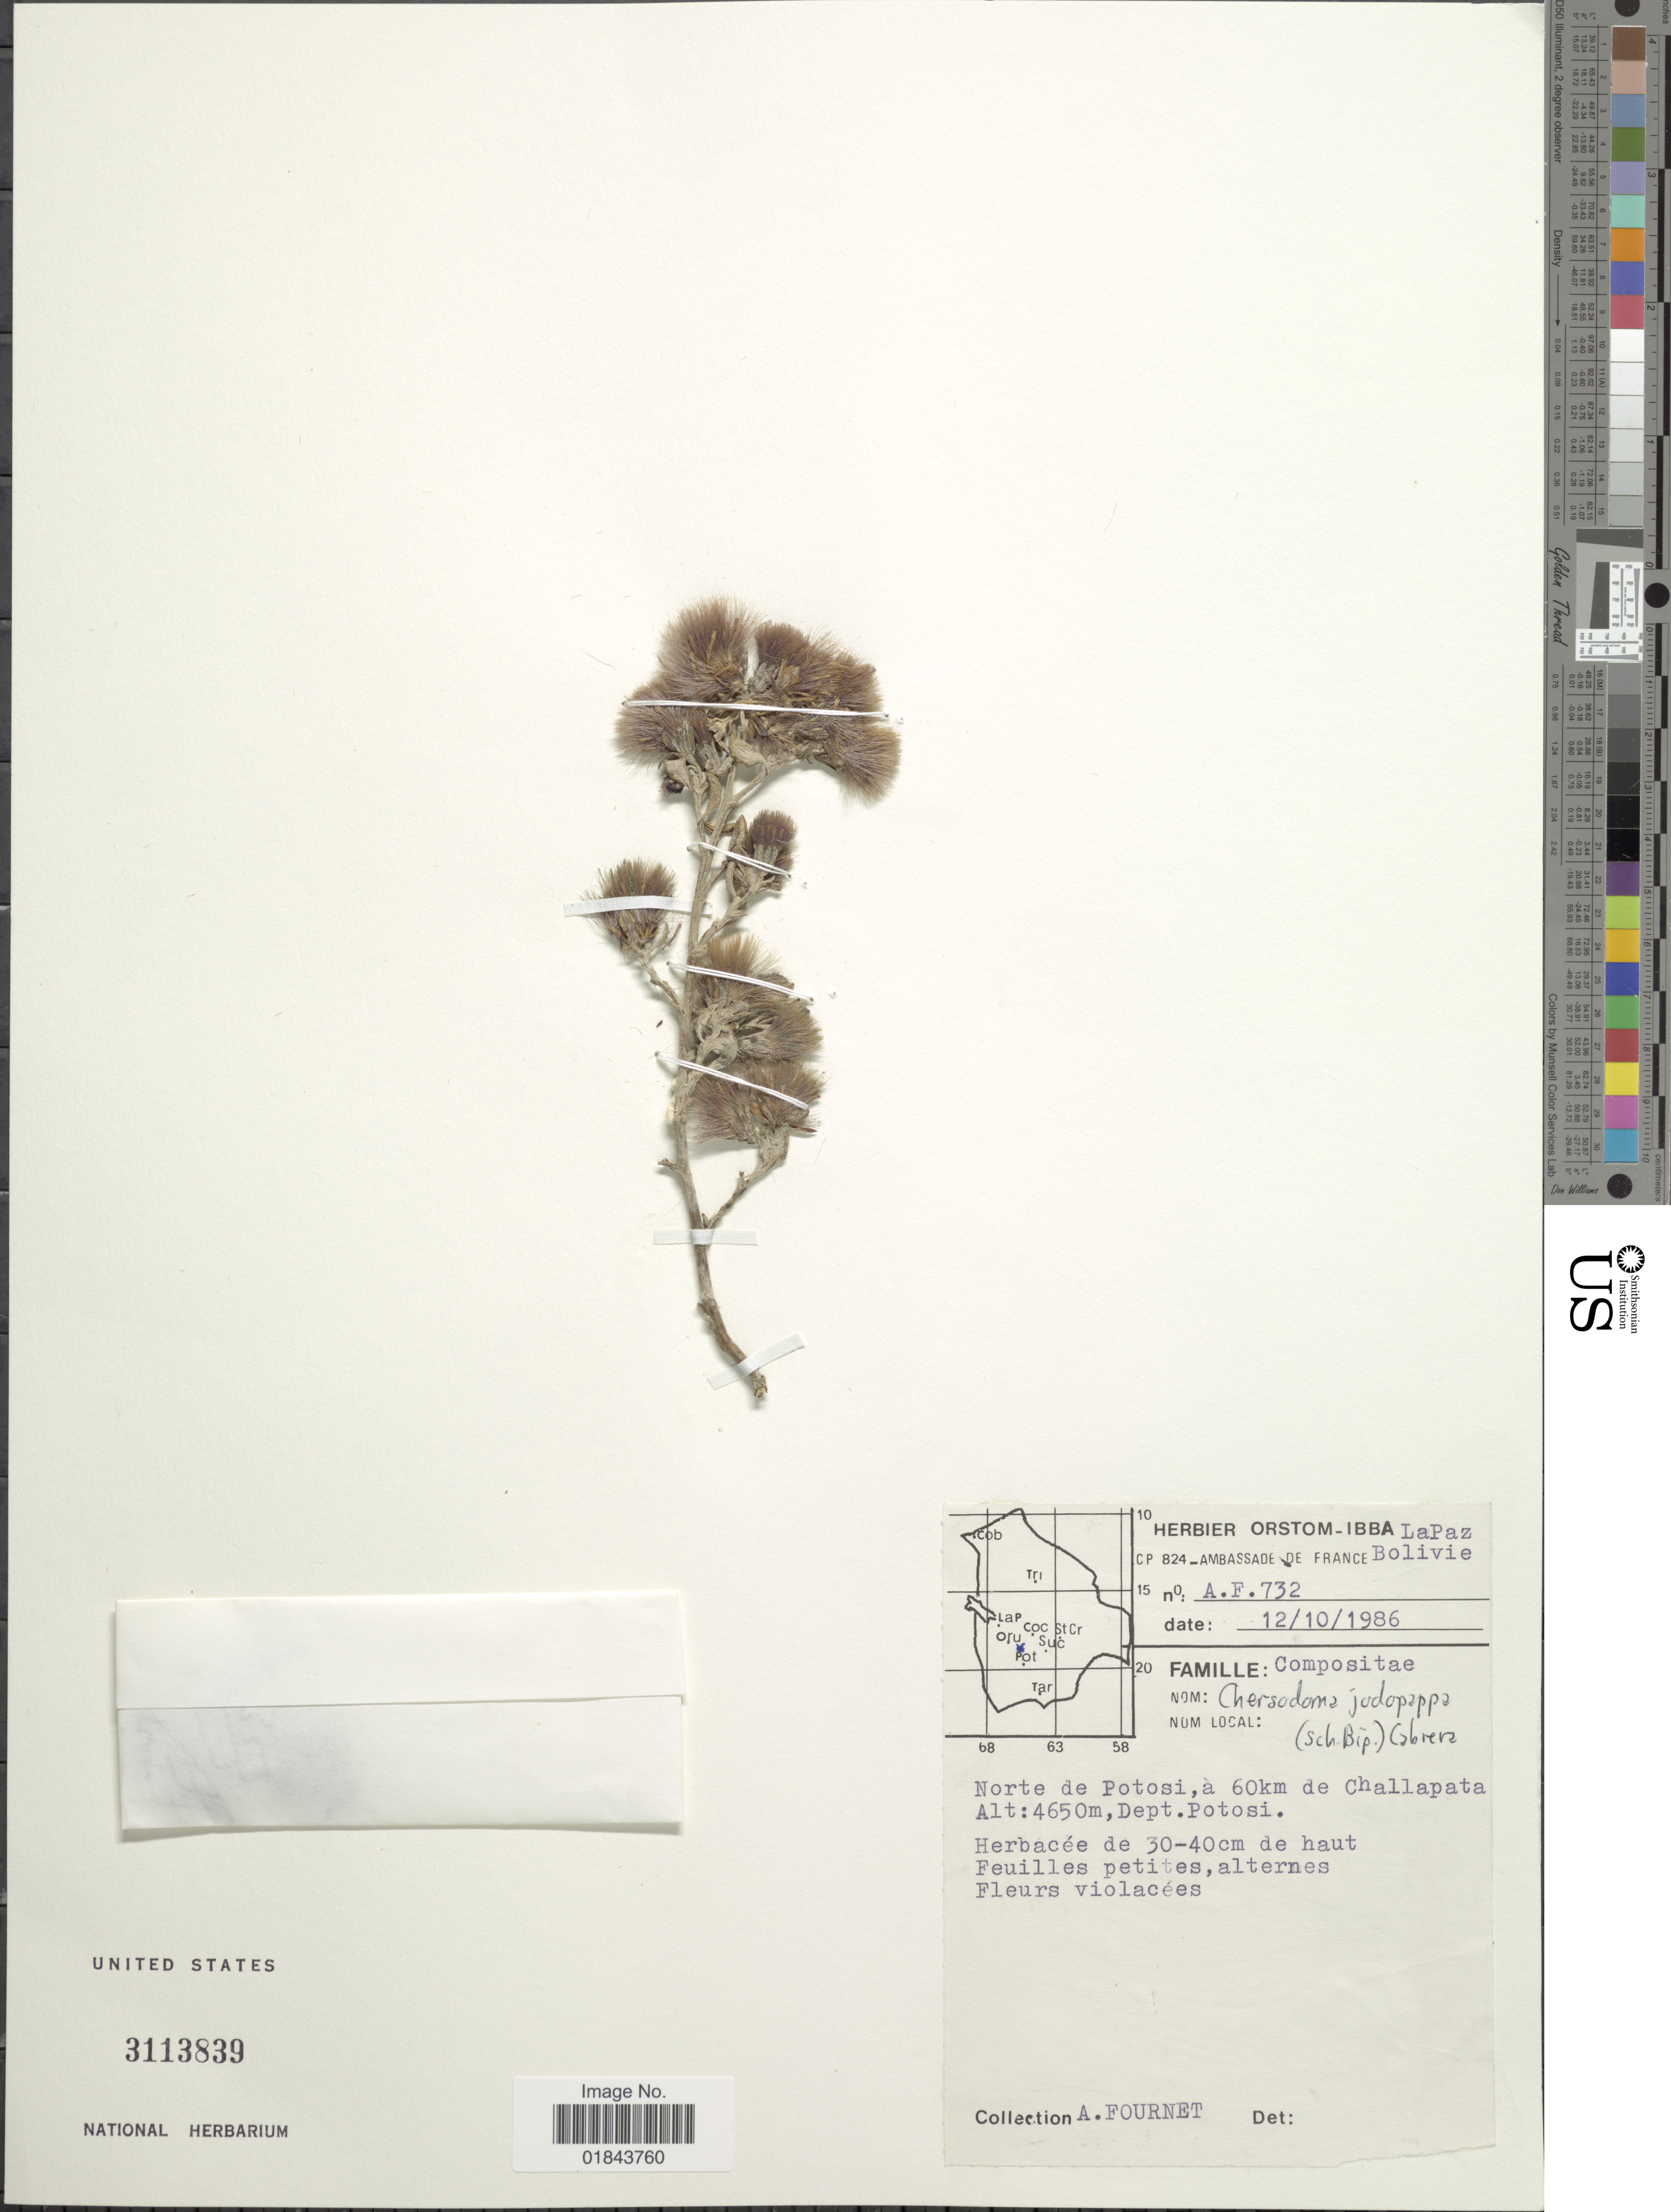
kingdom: Plantae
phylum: Tracheophyta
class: Magnoliopsida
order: Asterales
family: Asteraceae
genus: Chersodoma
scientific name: Chersodoma jodopappa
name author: (Sch. Bip.) Cabrera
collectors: A. Fournet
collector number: A.F. 732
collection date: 1986-10-12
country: Bolivia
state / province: La Paz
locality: Norte de Potosi, à 60km de Challapata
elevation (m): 4650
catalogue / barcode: US 3113839